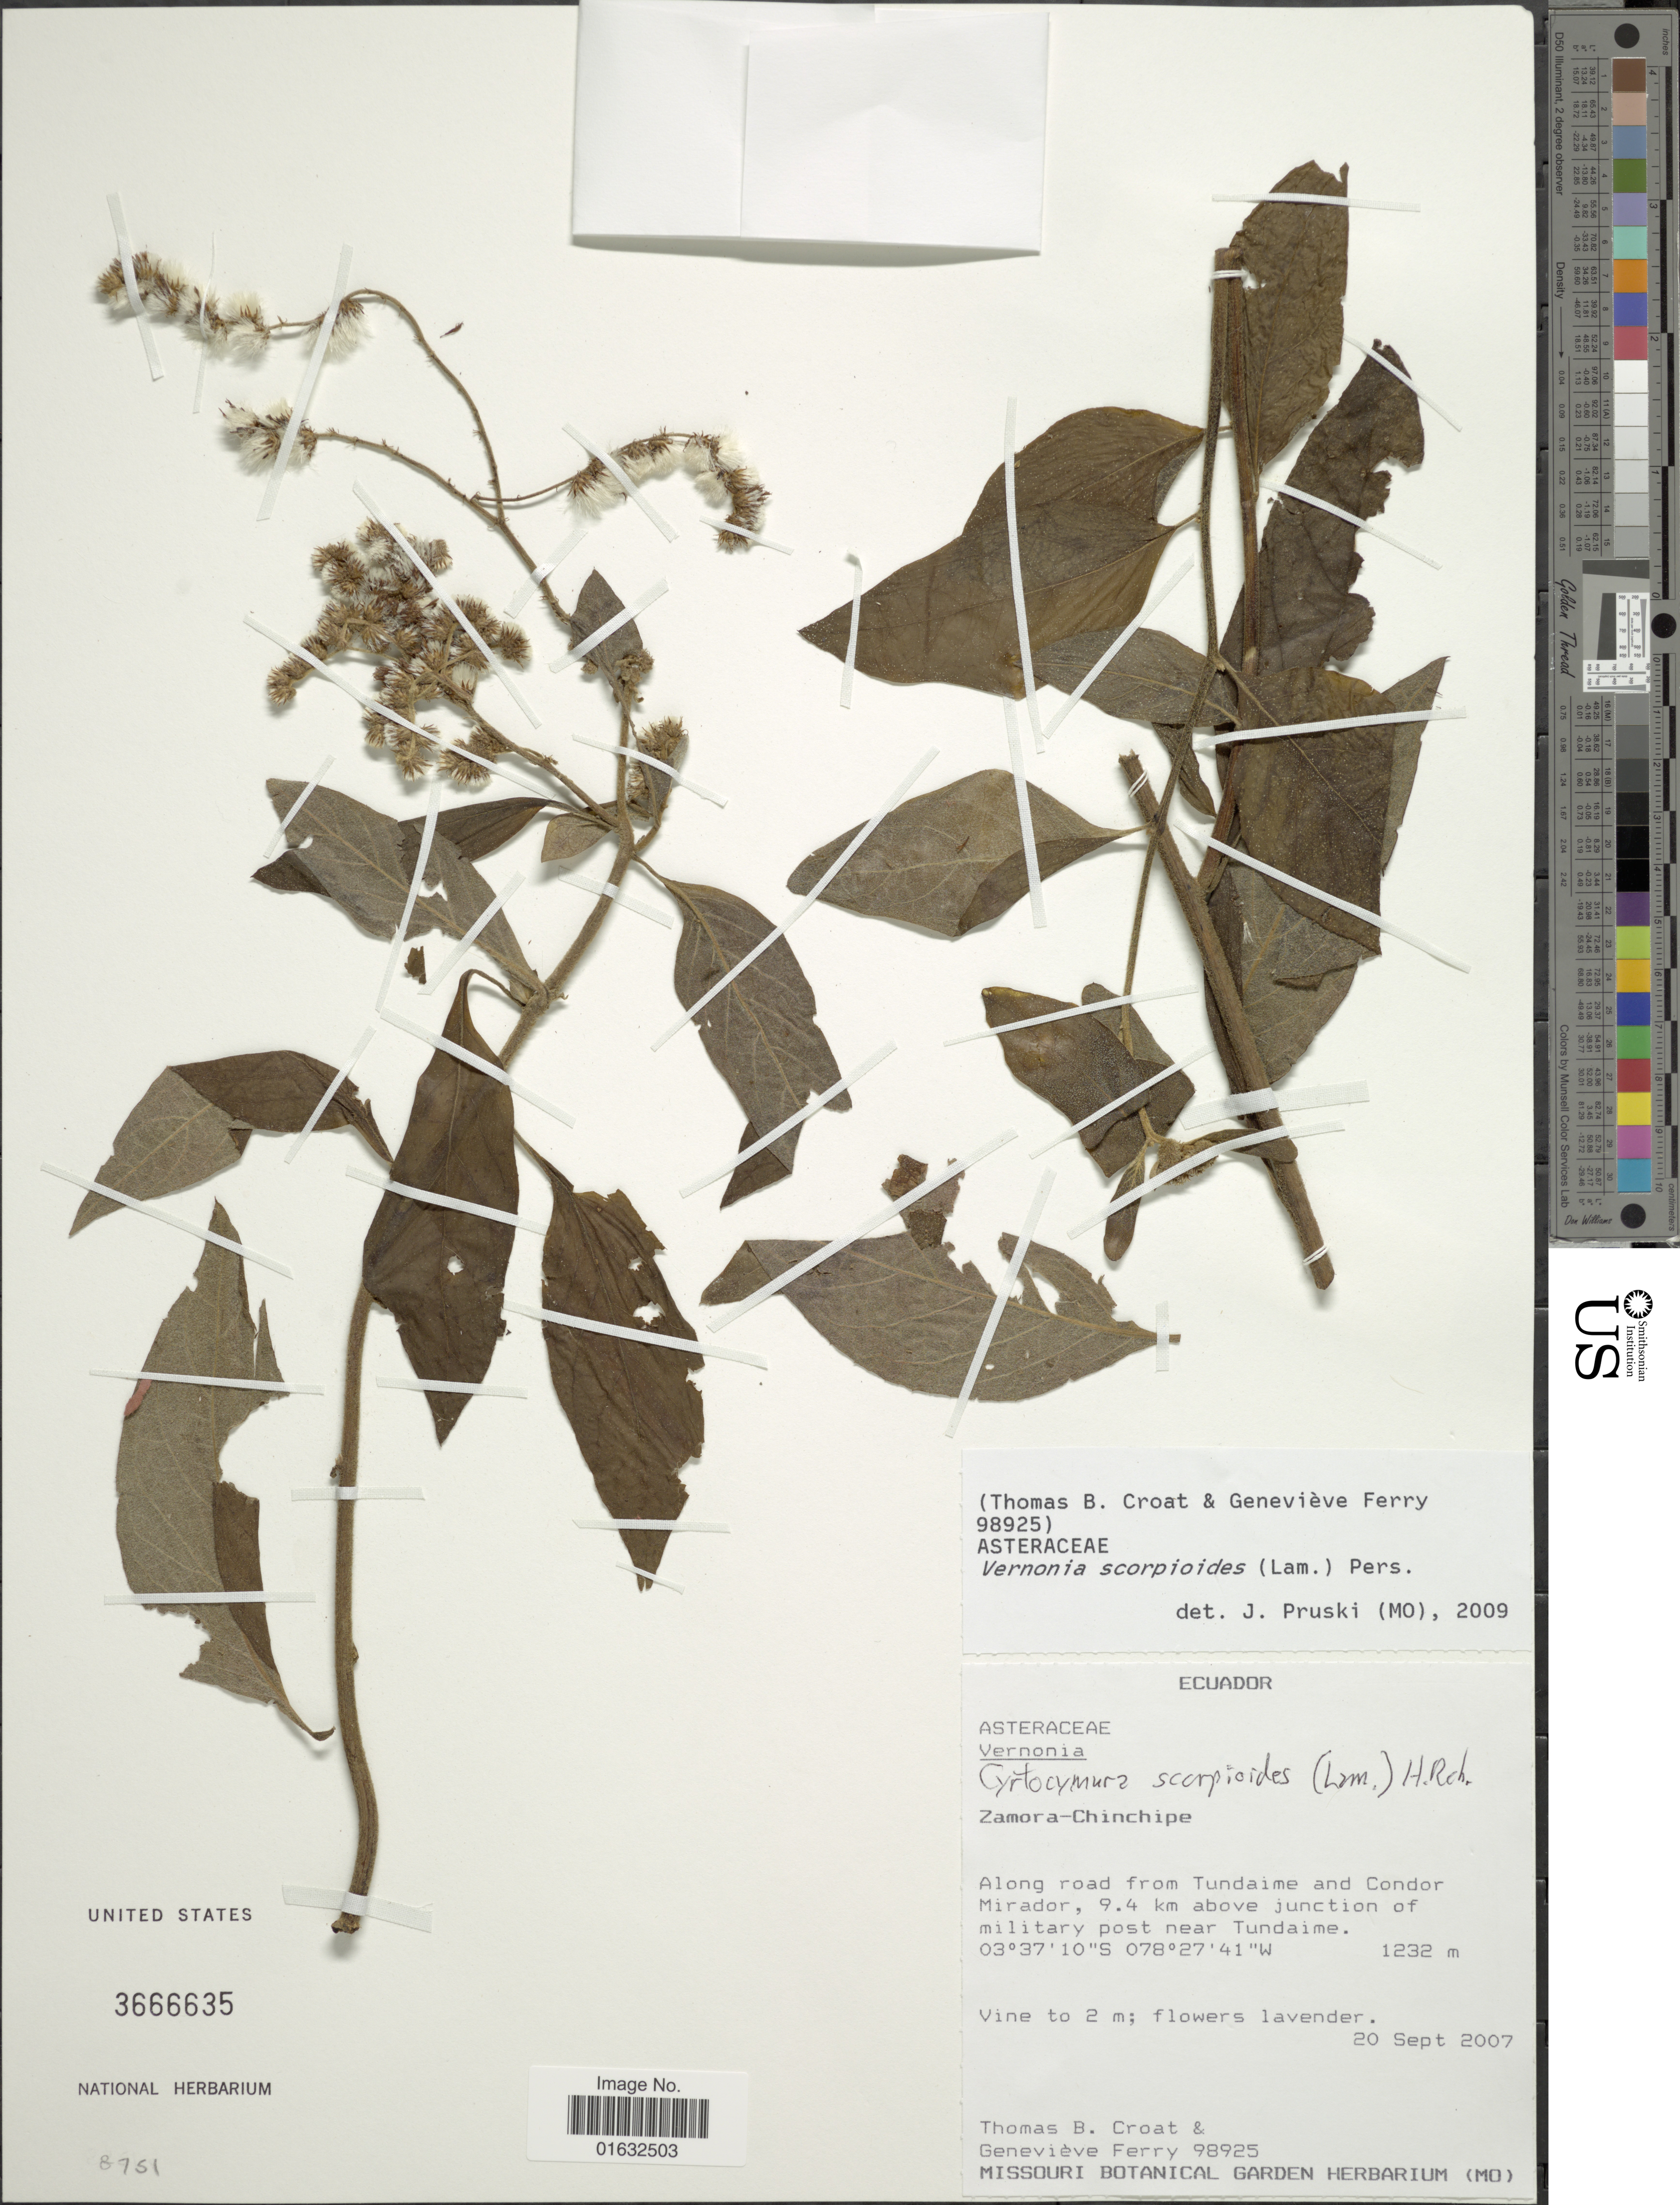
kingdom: Plantae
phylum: Tracheophyta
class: Magnoliopsida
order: Asterales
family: Asteraceae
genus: Cyrtocymura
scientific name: Cyrtocymura scorpioides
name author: (Lam.) H. Rob.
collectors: T. B. Croat & G. Ferry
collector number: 98925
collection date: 2007-09-20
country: Ecuador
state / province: Zamora-Chinchipe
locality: Along r oad from Tundaime and Condor Mirador, 9.4 km above junction of military post near Tundaime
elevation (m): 1232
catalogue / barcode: US 3666635